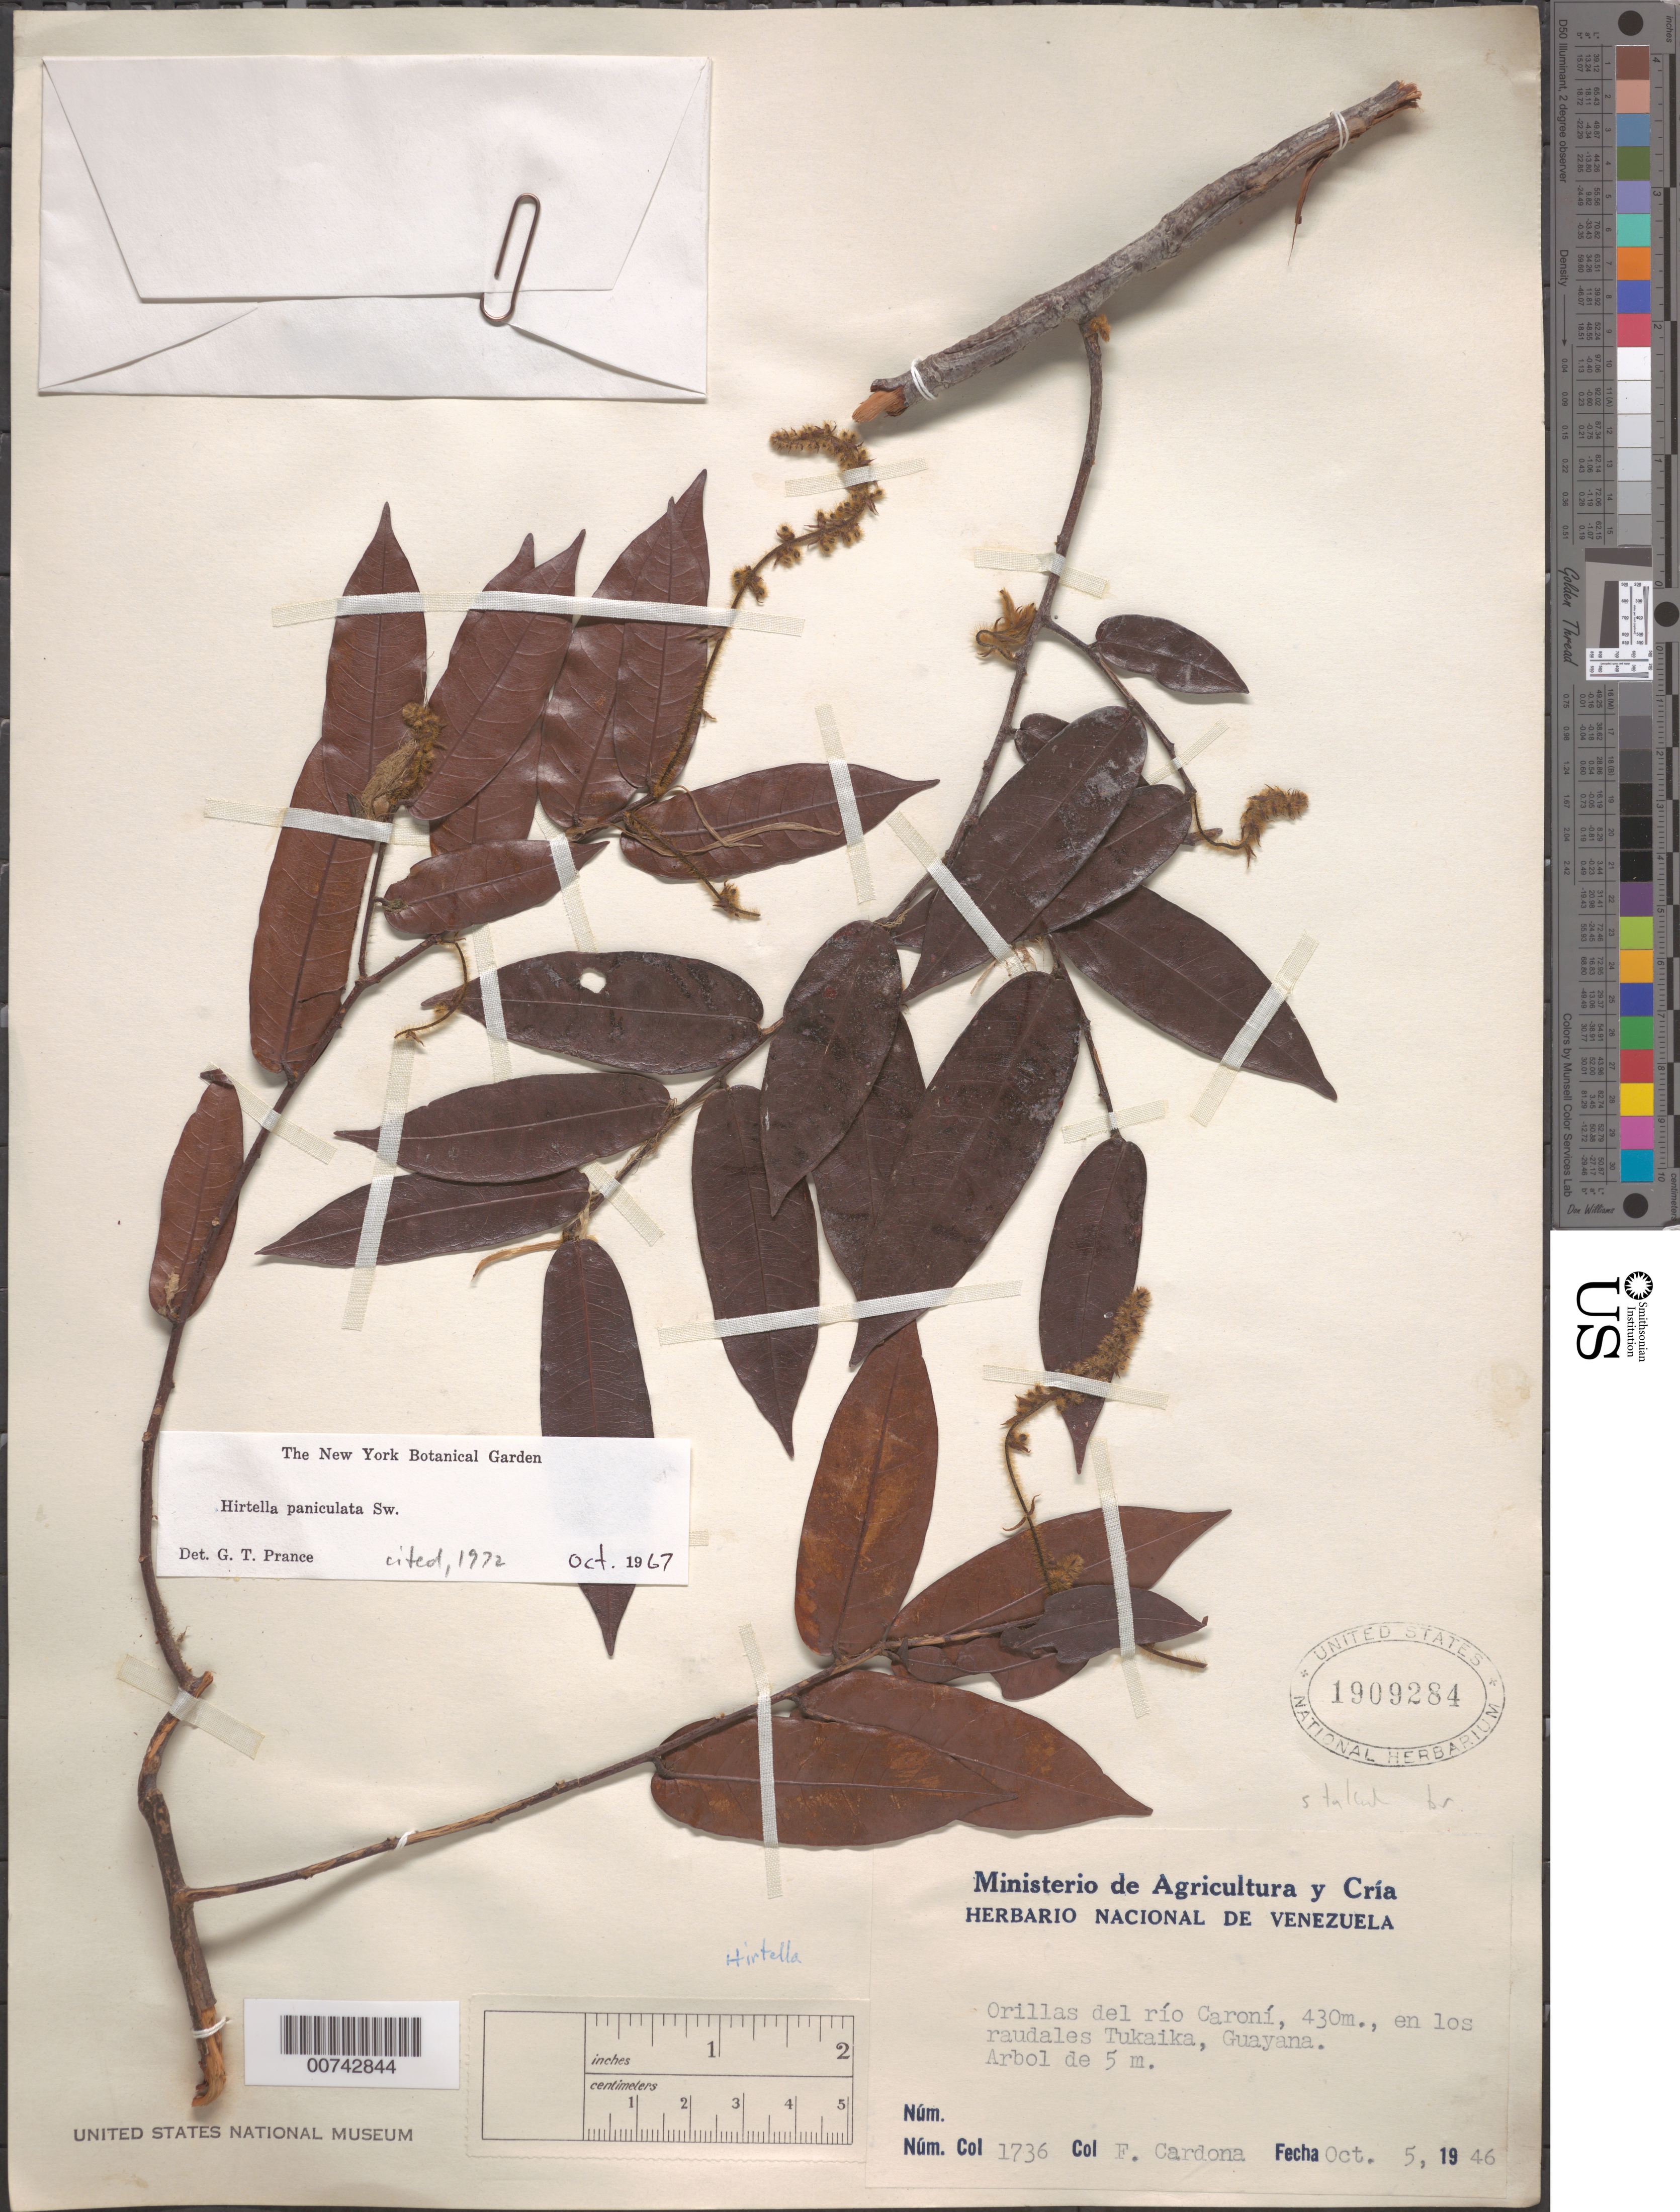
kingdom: Plantae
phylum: Tracheophyta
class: Magnoliopsida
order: Malpighiales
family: Chrysobalanaceae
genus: Hirtella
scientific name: Hirtella paniculata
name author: Sw.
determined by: Prance, G. T.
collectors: F. Cardona Puig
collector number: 1736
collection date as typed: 5-Oct-46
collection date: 1946-10-05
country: Venezuela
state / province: Bolívar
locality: Río Caroní, en los raudales Tukaika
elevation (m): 430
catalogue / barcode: US 1909284